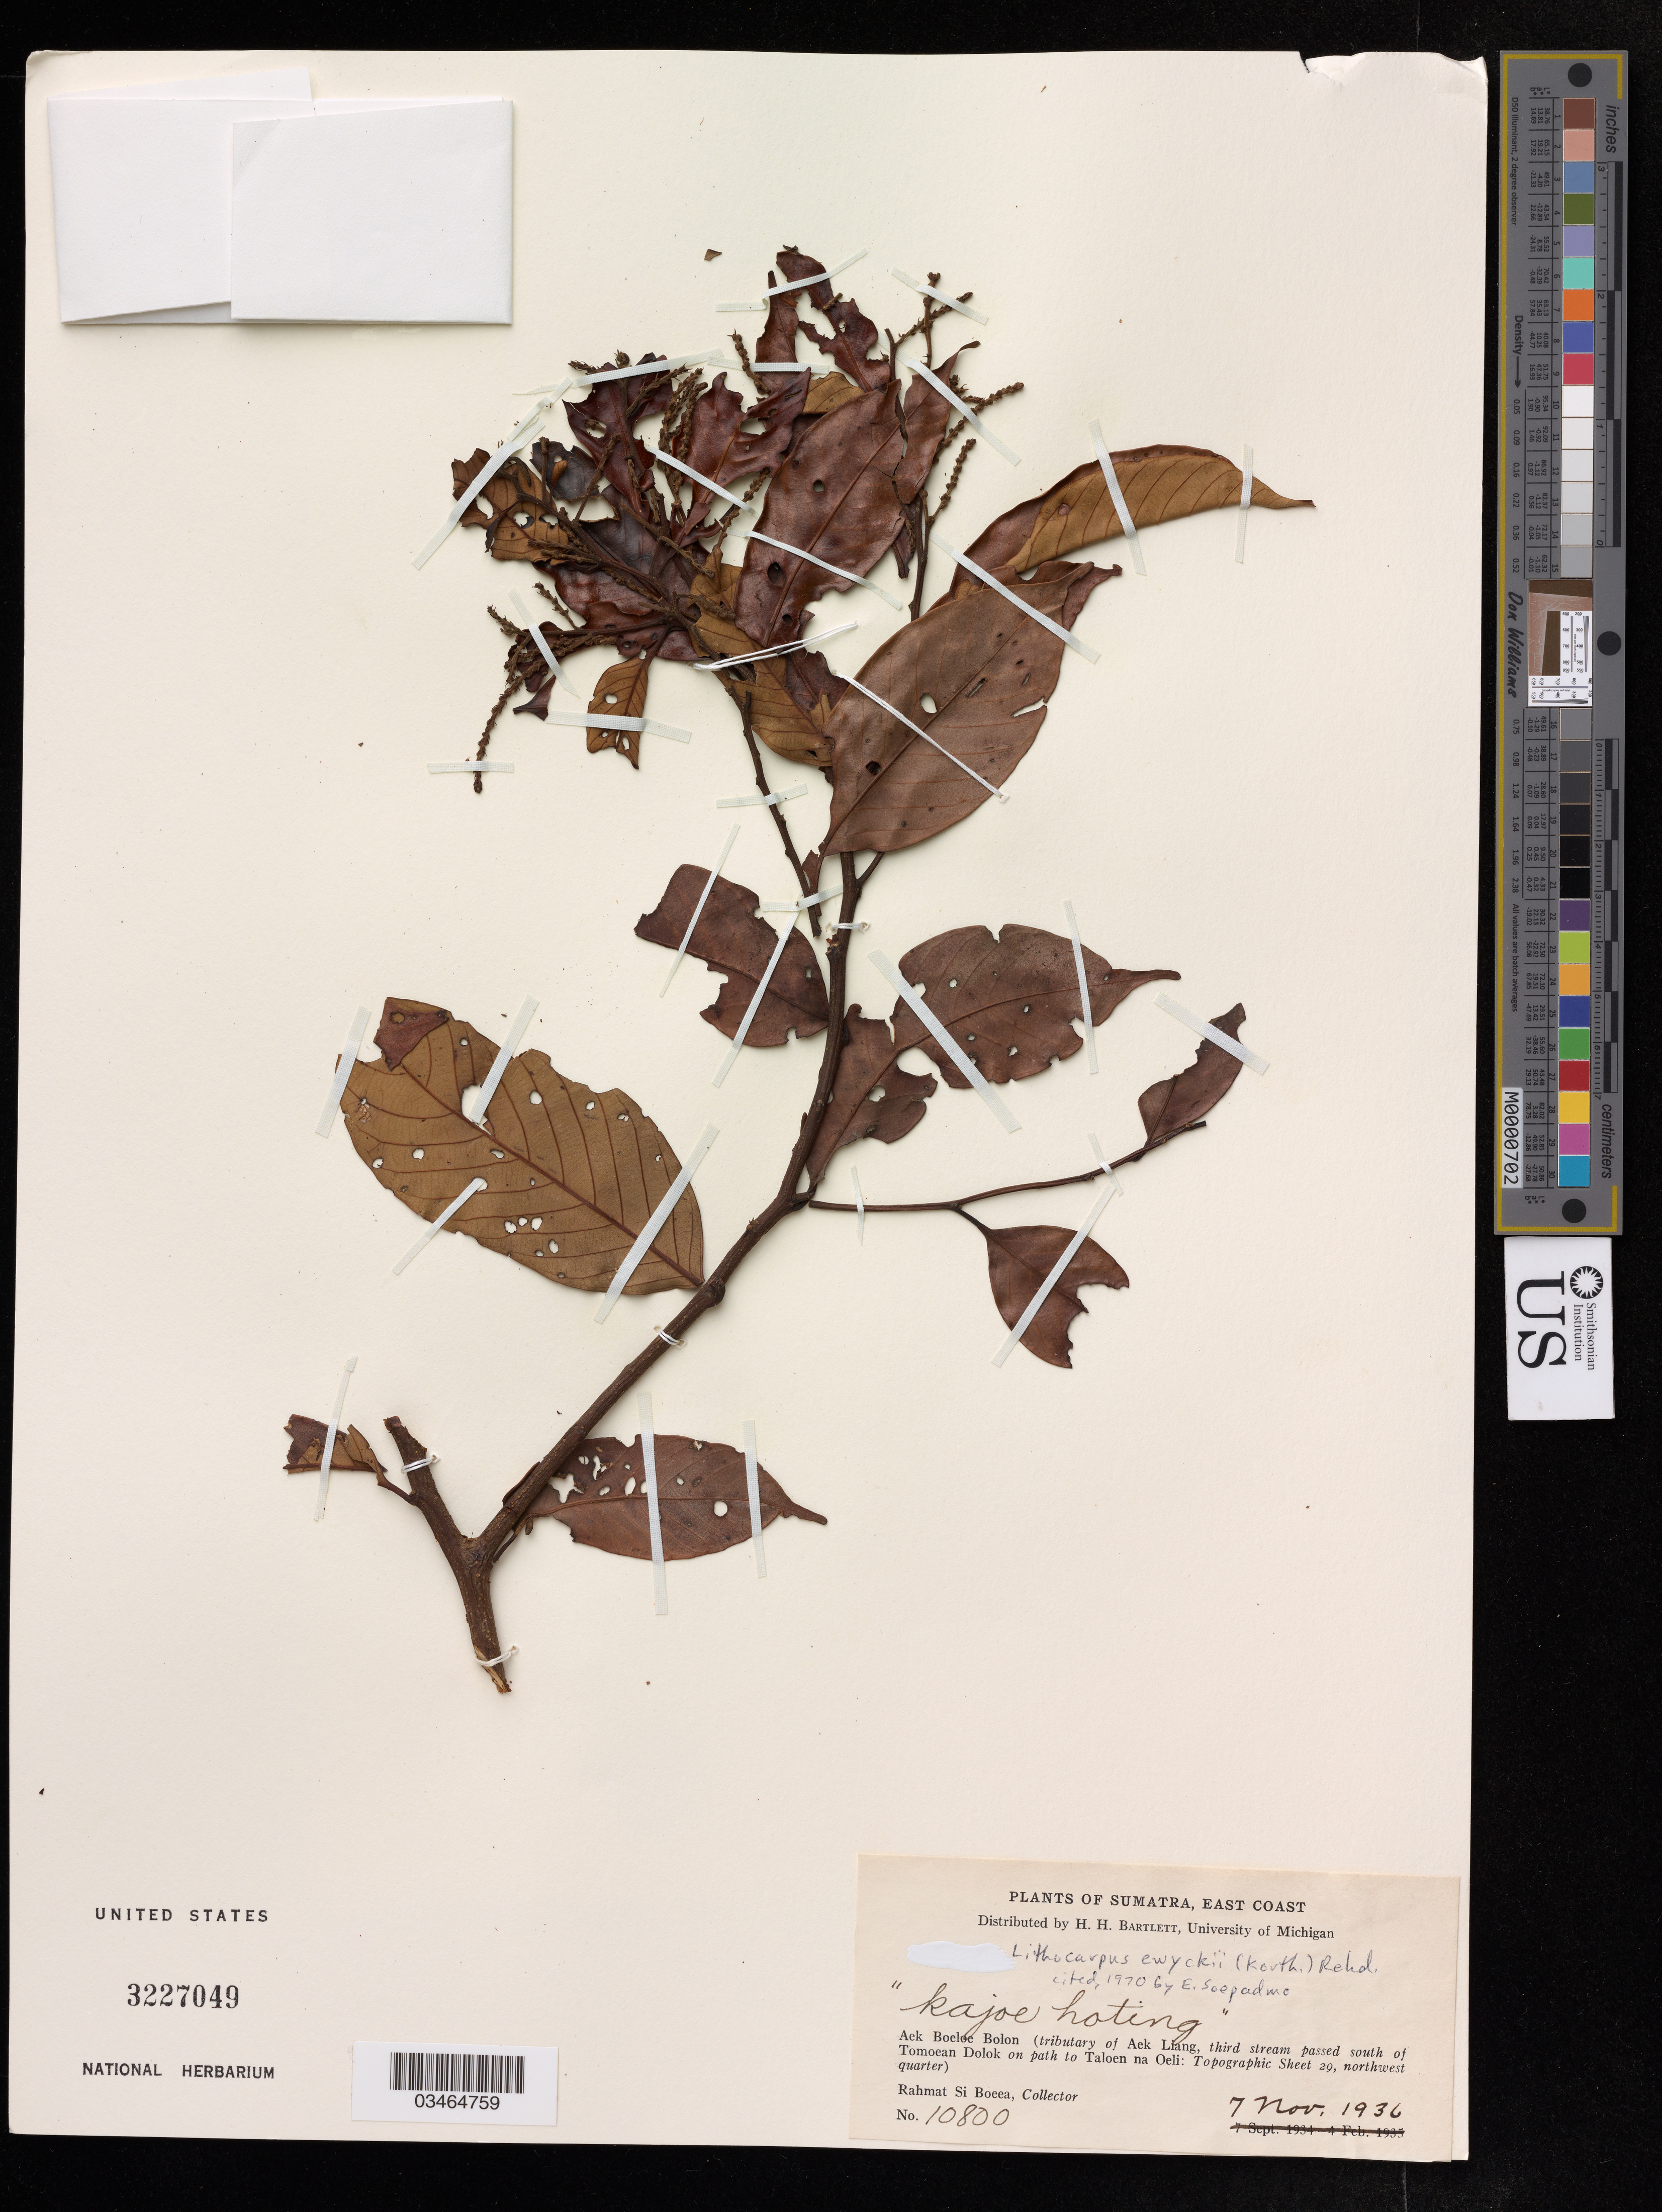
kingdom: Plantae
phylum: Tracheophyta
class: Magnoliopsida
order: Fagales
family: Fagaceae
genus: Lithocarpus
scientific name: Lithocarpus ewyckii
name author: (Korth.) Rehder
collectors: Rahmat Si Boeea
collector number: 10800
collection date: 1936-11-07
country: Indonesia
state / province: Sumatra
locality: "Kajoe hating" Ack Boeloe Bolon (tributary of Aek Liang, third stream passed south of Tomoean Dolok on path to Taloen na Oeli: Topographic Sheet 29, northwest quarter).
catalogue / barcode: US 3227049